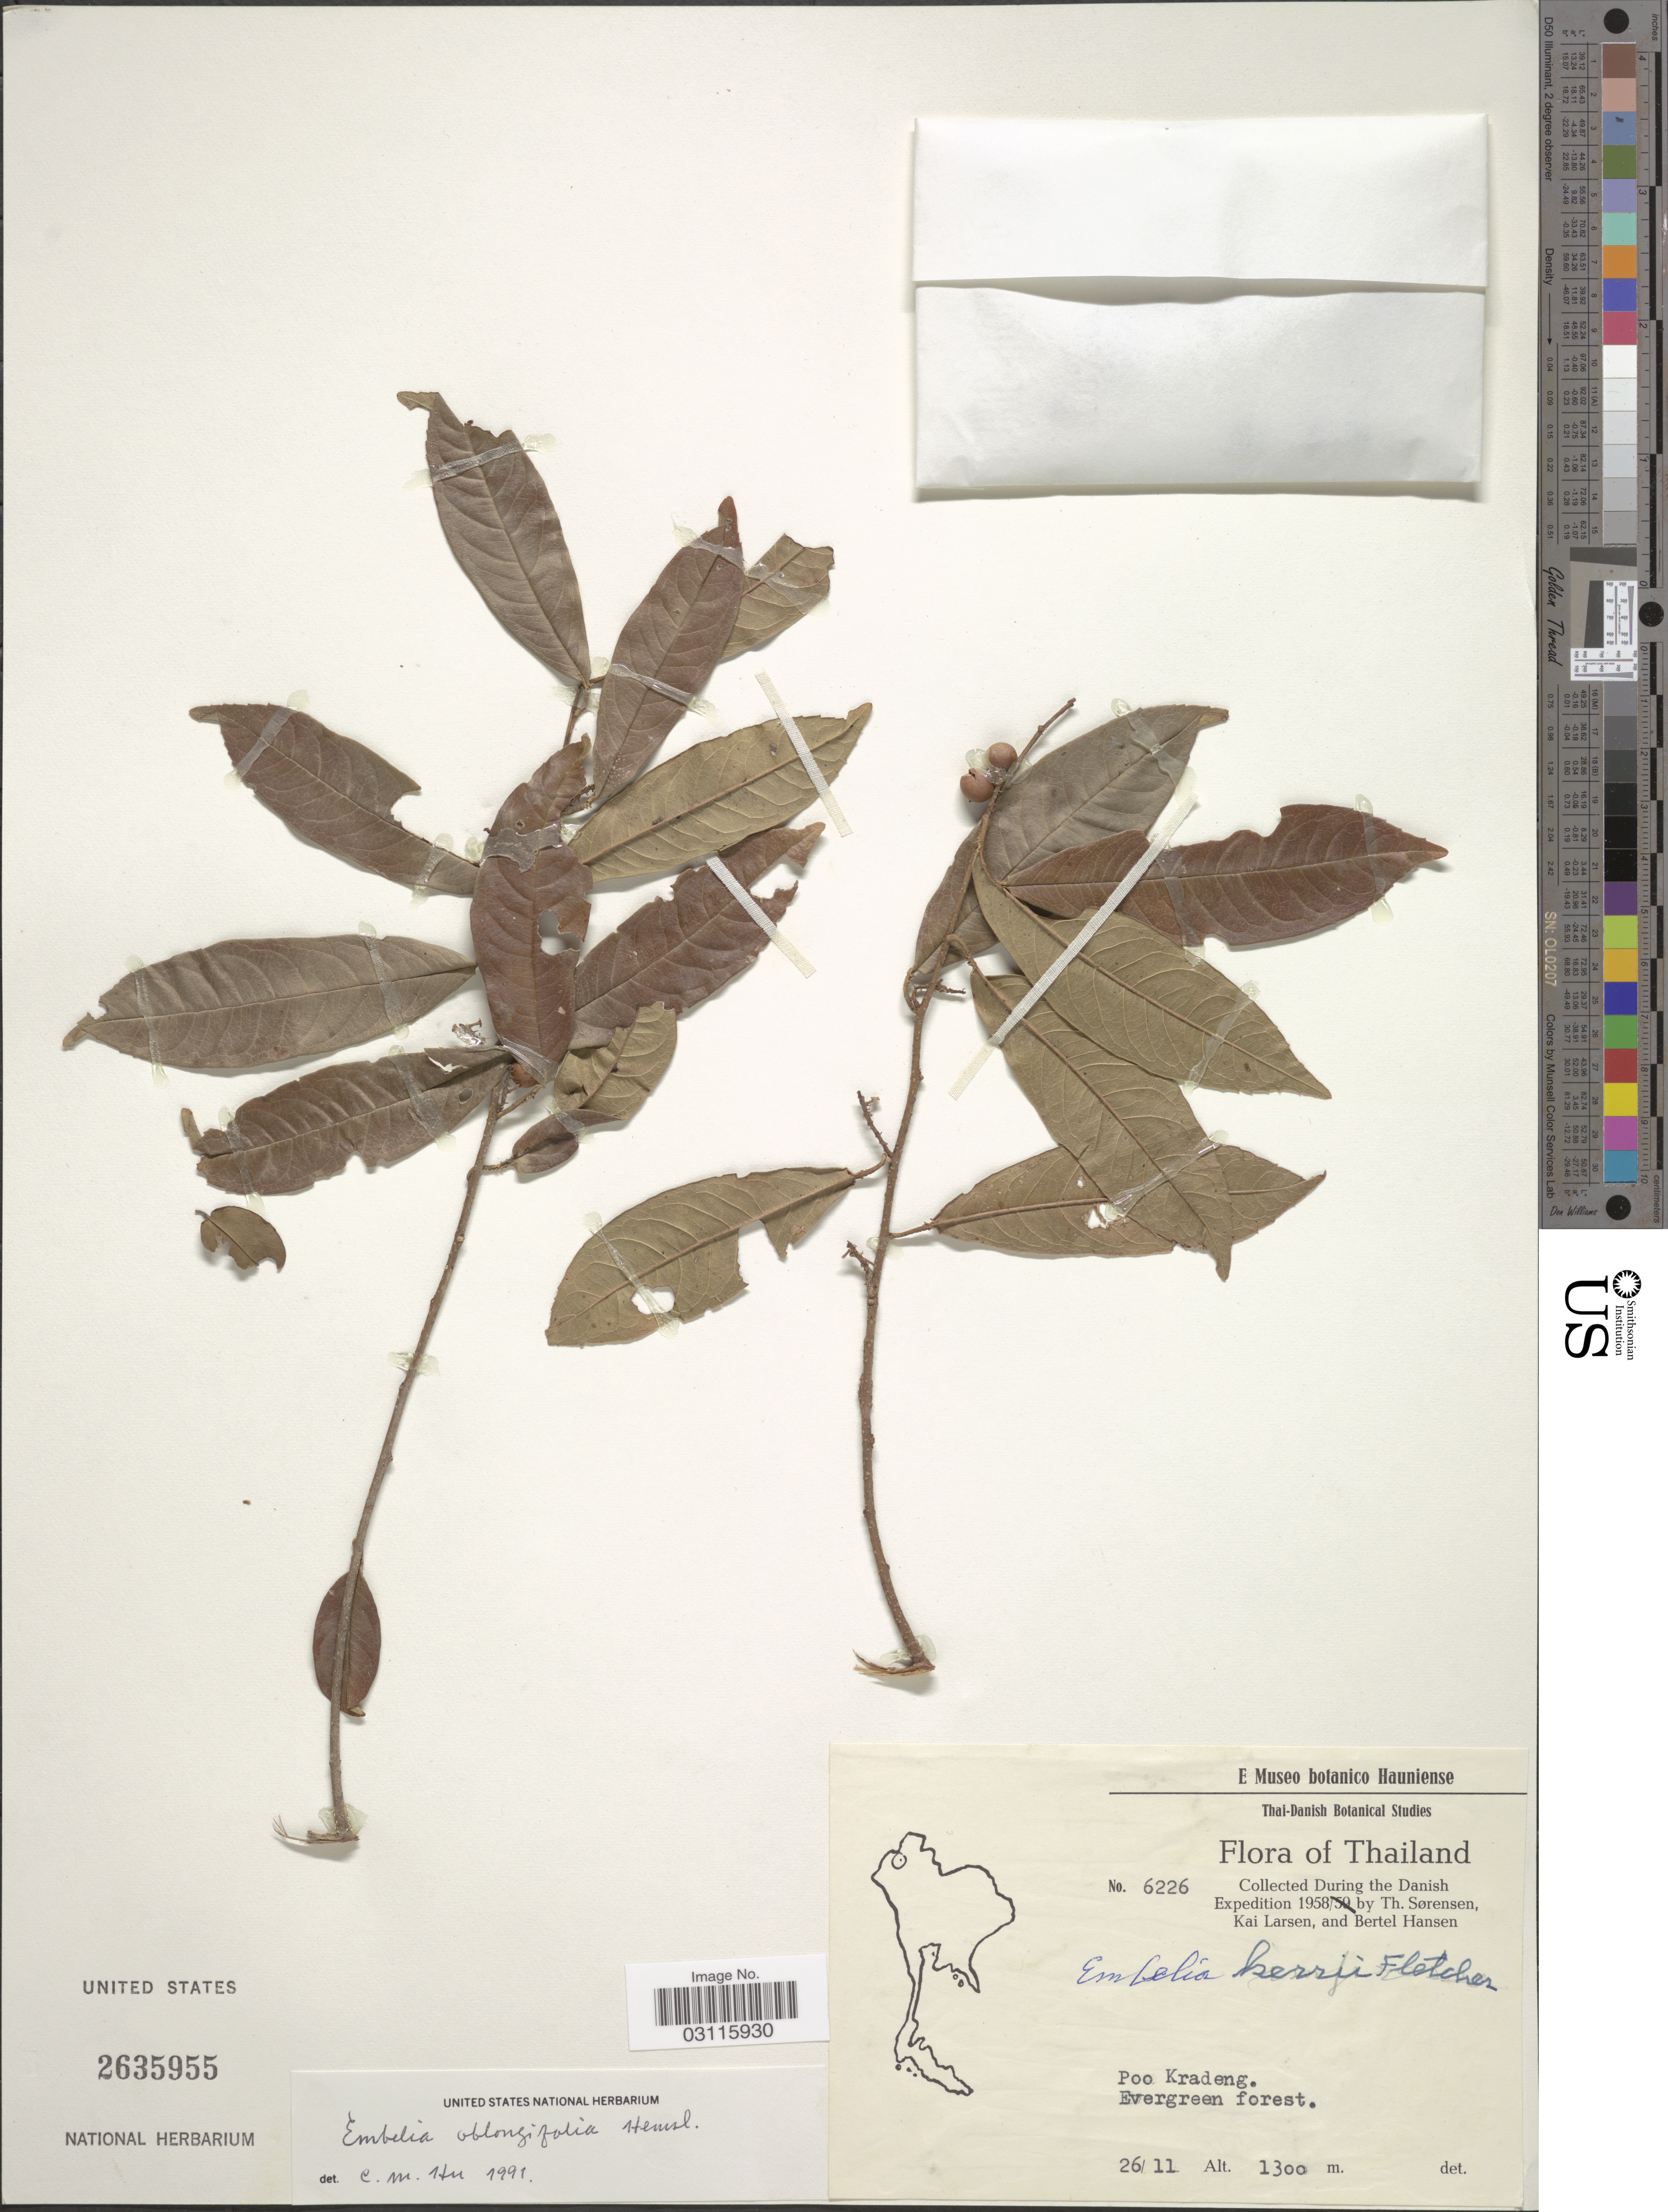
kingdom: Plantae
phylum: Tracheophyta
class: Magnoliopsida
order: Ericales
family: Primulaceae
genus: Embelia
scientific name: Embelia oblongifolia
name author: Hemsl.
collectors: T. Sorensen, K. Larsen & B. Hansen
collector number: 6226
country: Thailand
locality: Poo Kradeng.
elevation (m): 1300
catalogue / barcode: US 2635955